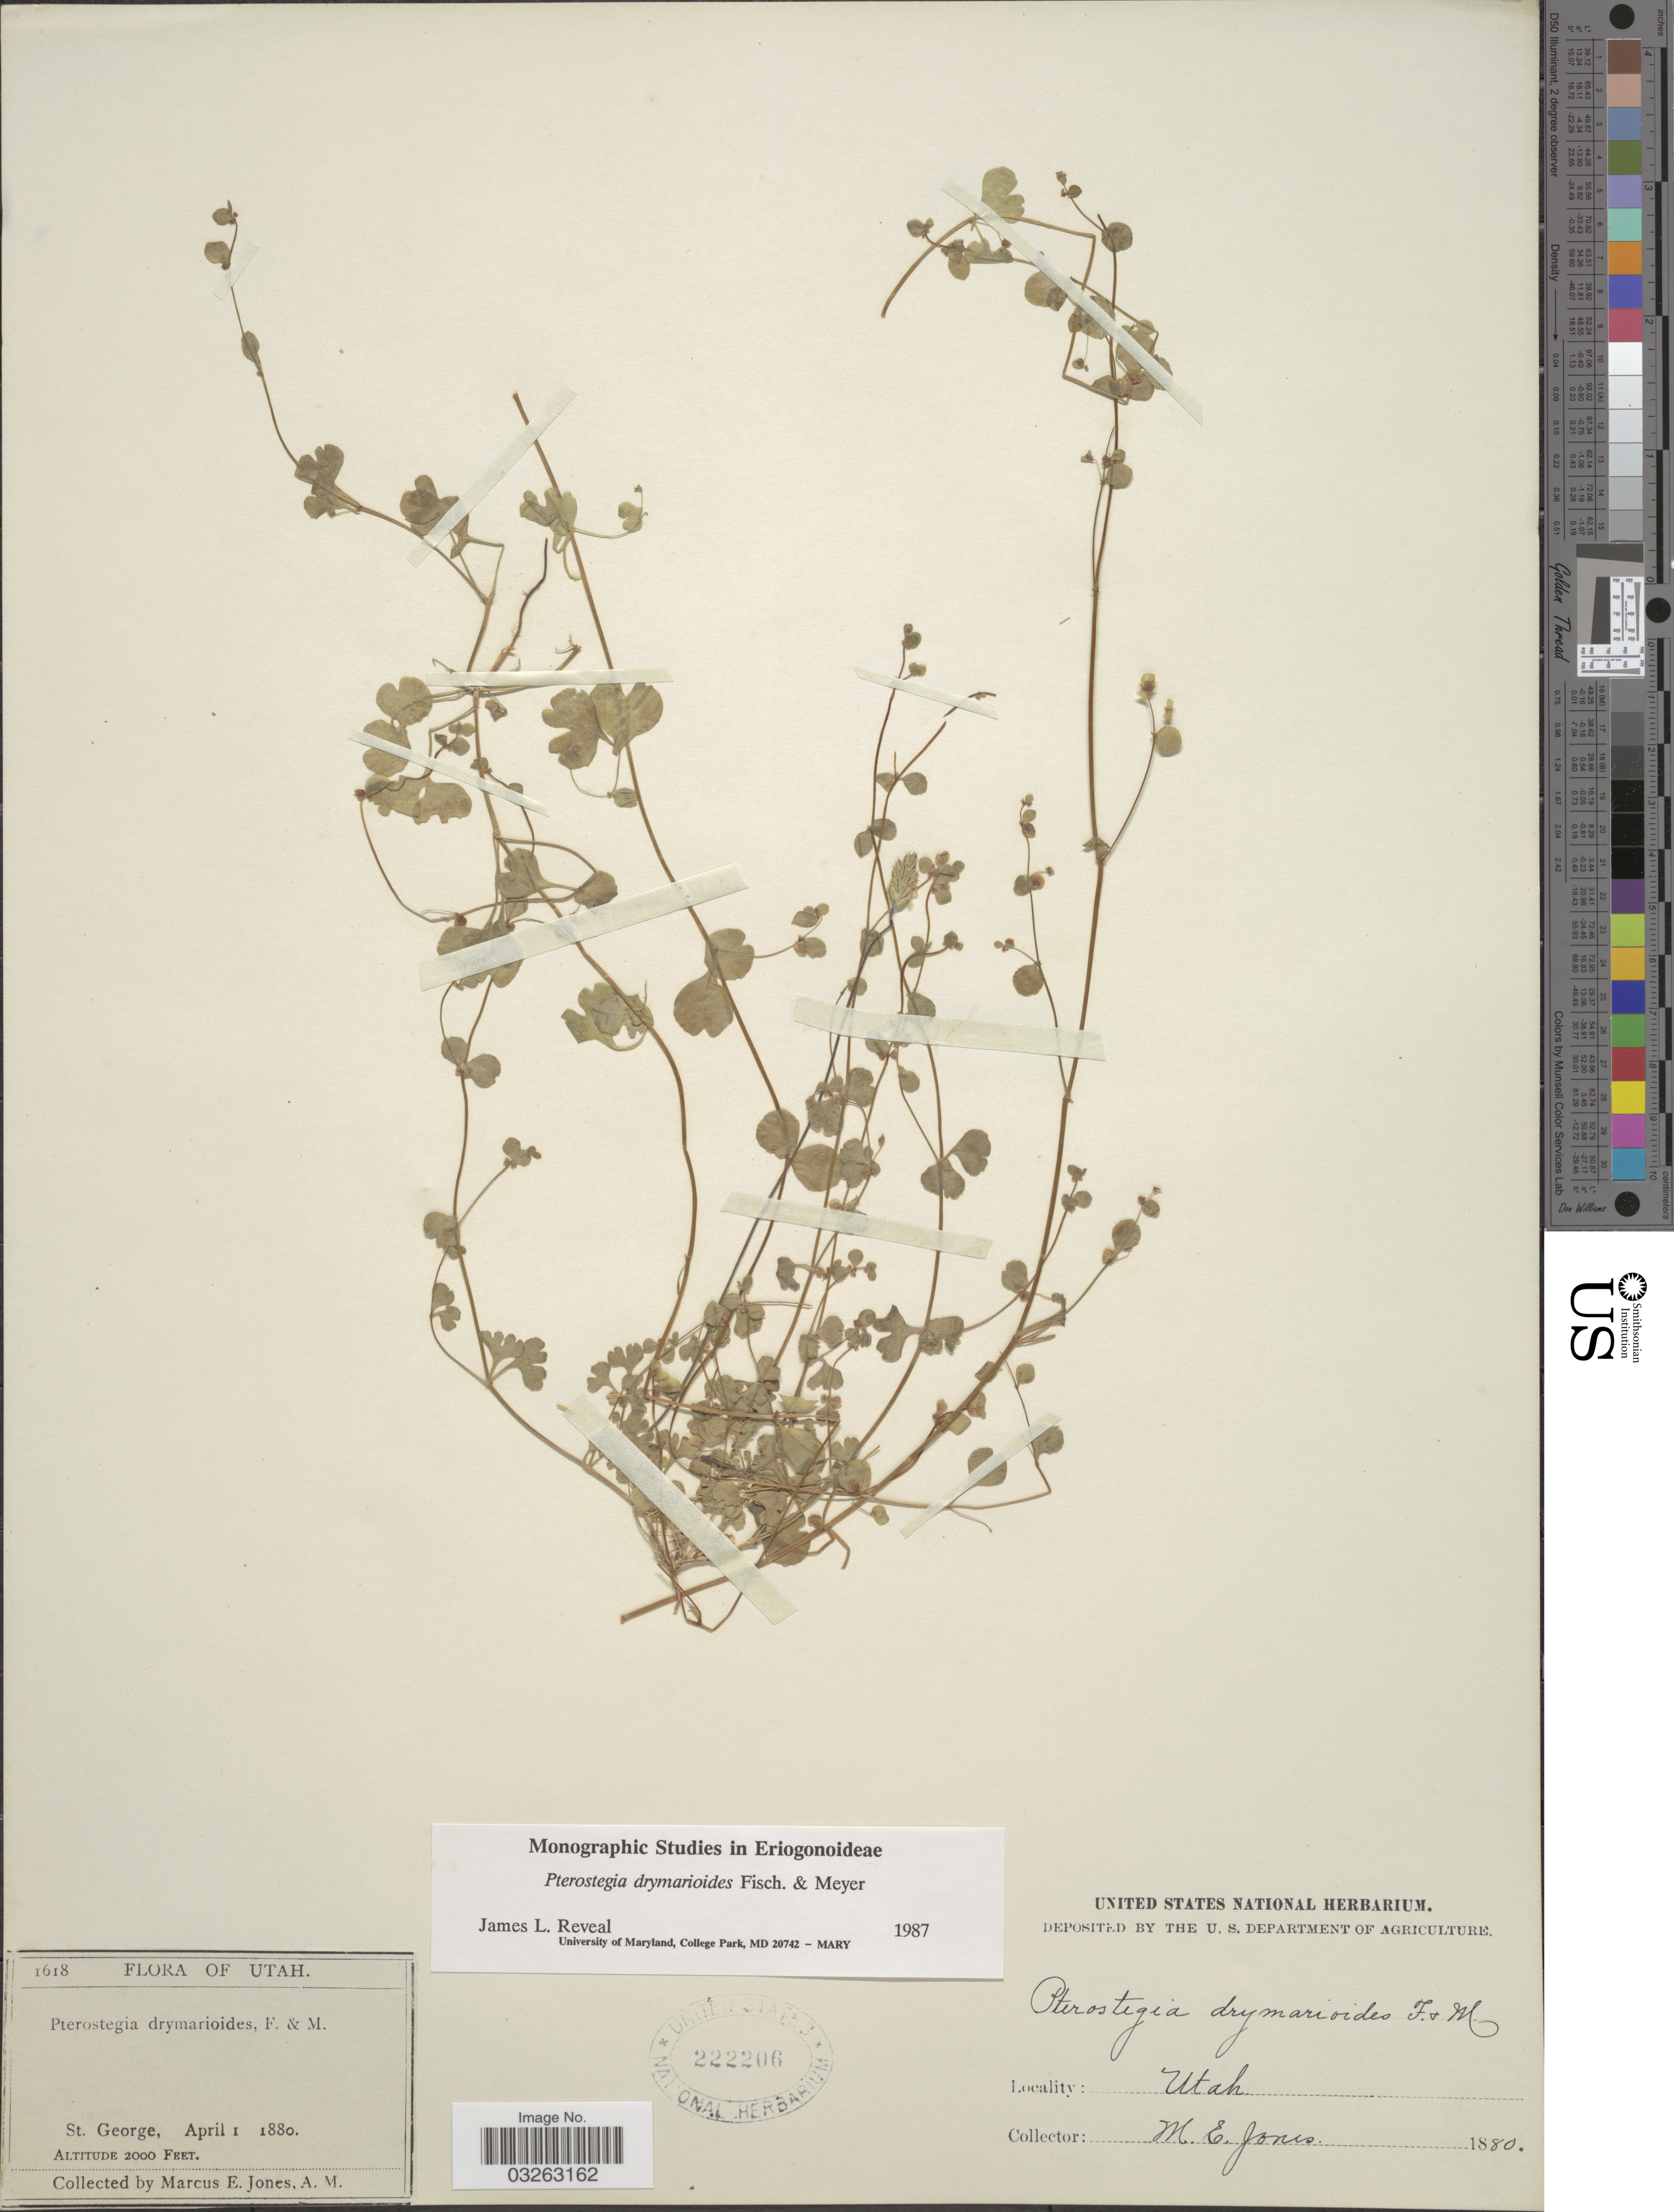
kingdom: Plantae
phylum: Tracheophyta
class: Magnoliopsida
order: Caryophyllales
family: Polygonaceae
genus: Pterostegia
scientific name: Pterostegia drymarioides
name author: Fisch. & C.A. Mey.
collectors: M. E. Jones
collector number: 1618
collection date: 1880-04-01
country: United States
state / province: Utah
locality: St. George.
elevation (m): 610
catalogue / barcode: US 222206